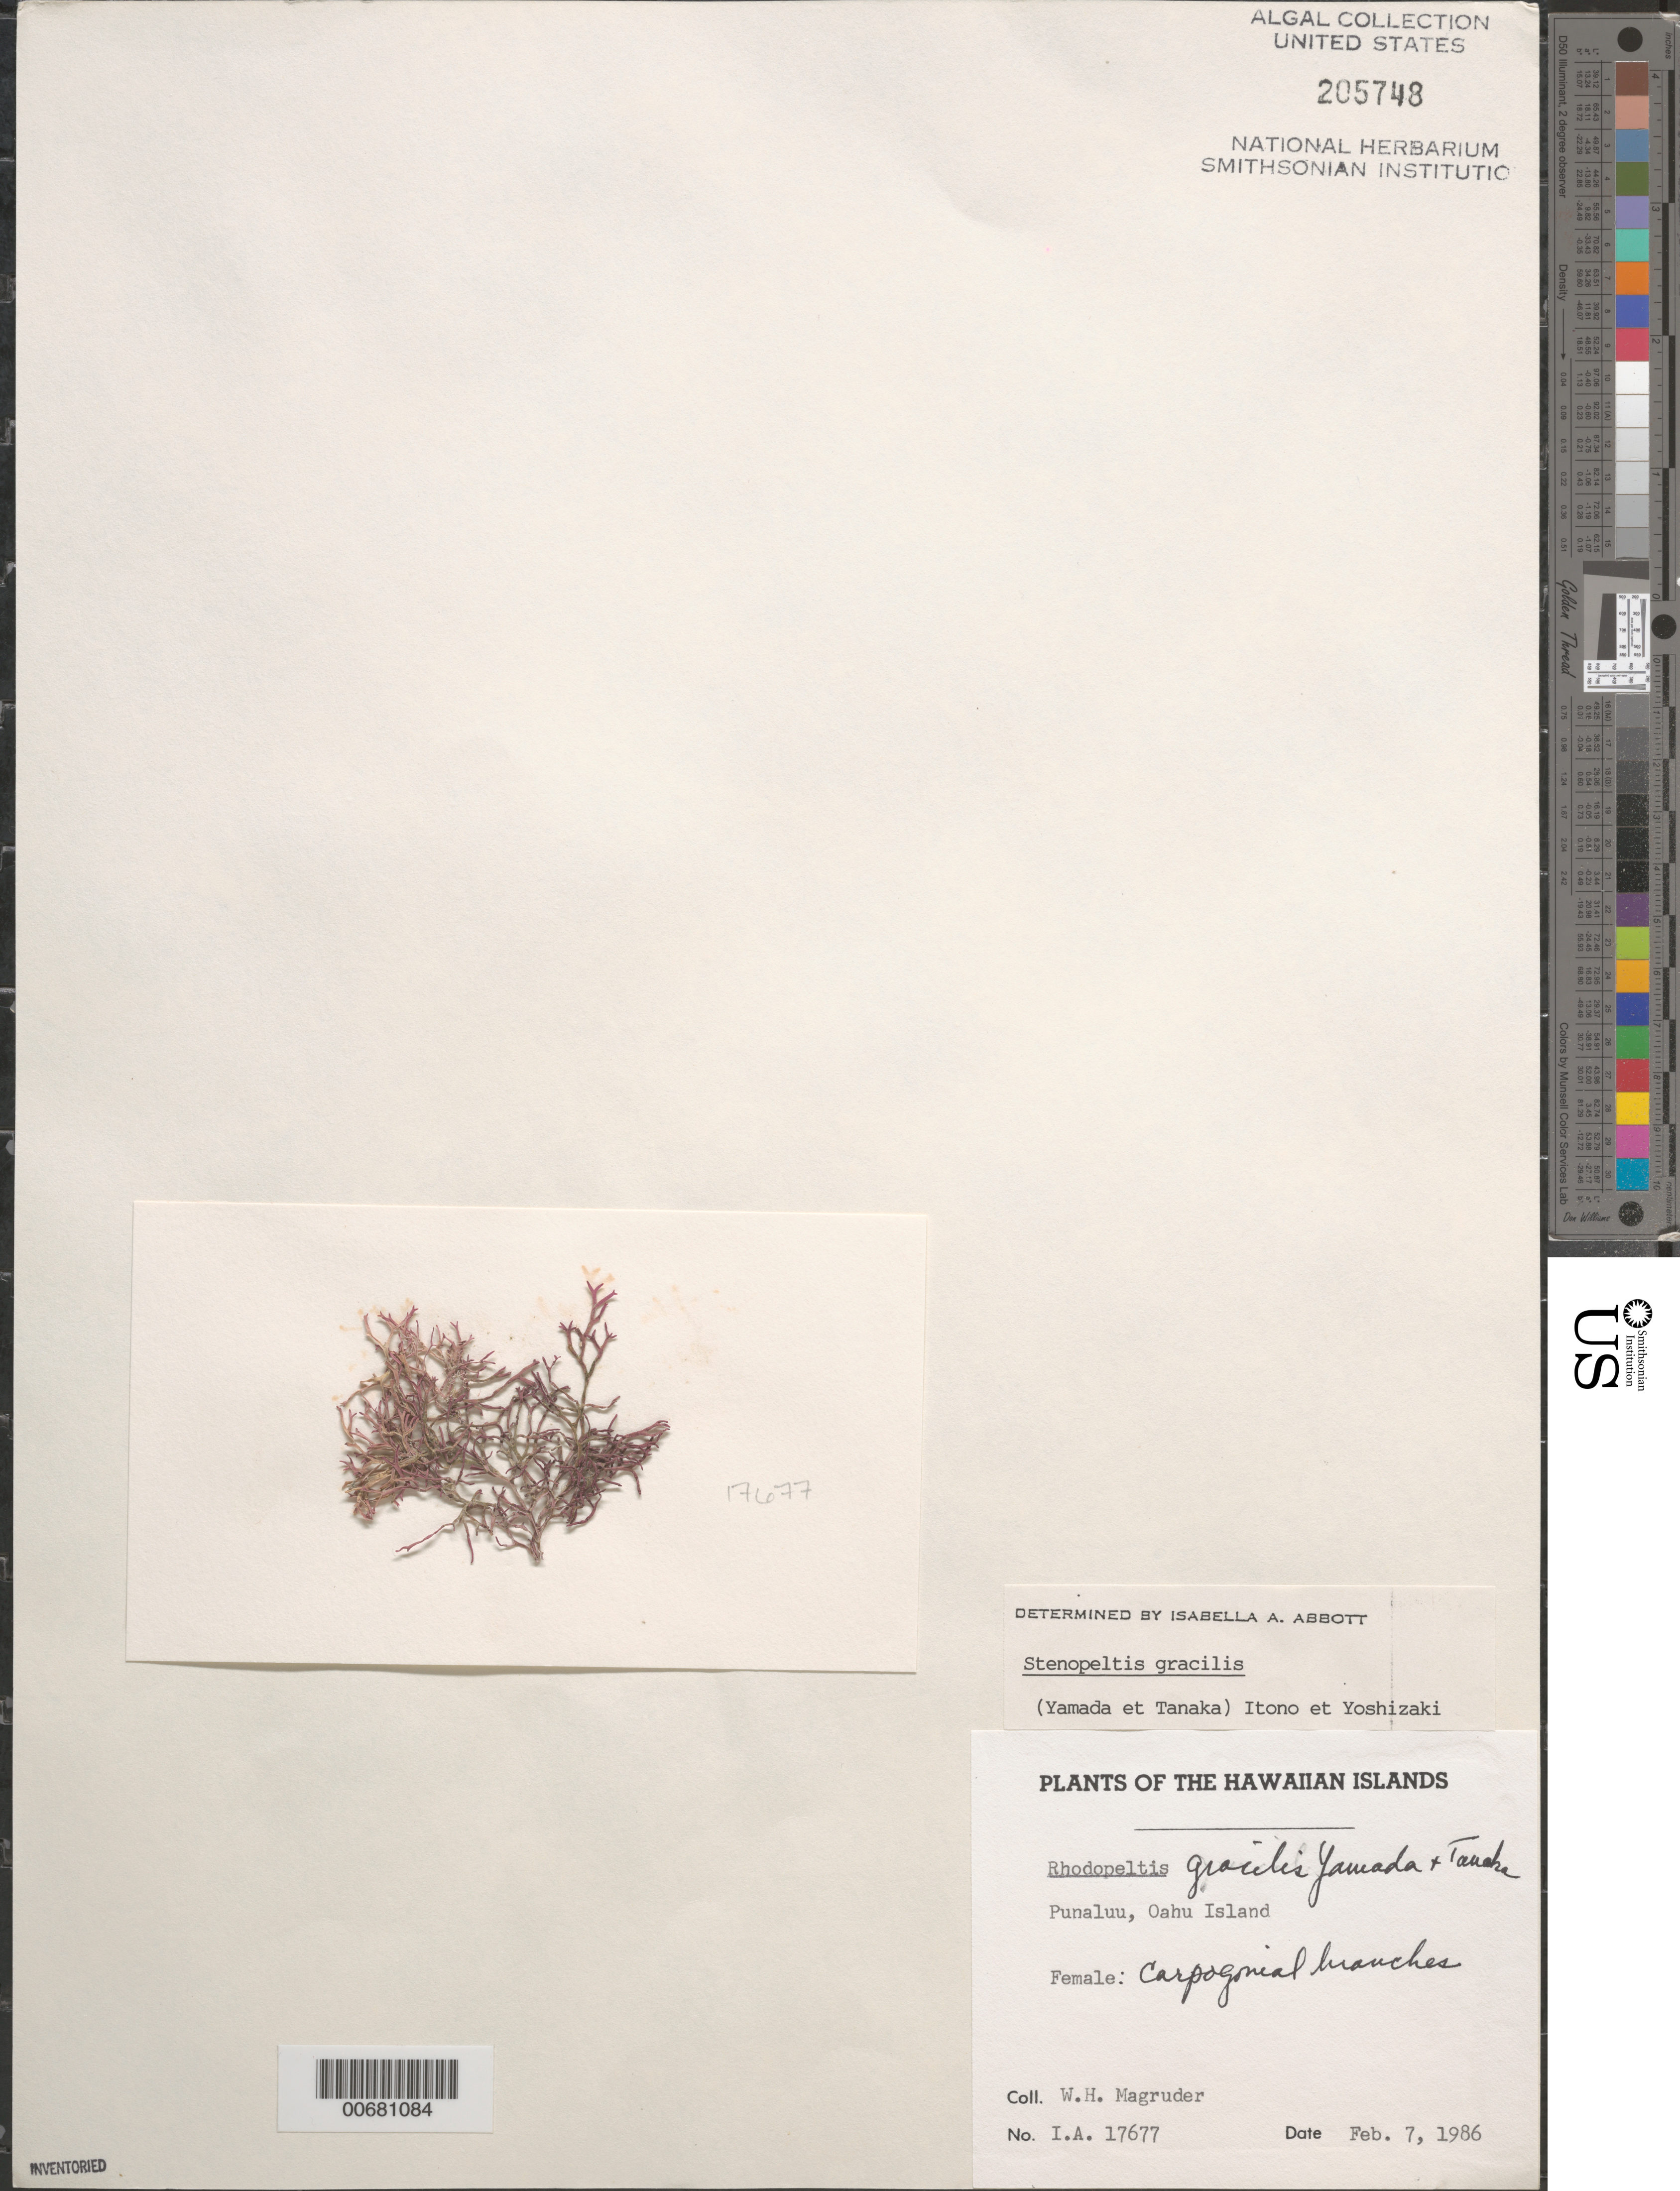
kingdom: Plantae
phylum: Rhodophyta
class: Florideophyceae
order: Nemaliales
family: Liagoraceae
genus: Stenopeltis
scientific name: Stenopeltis gracilis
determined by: Abbott, Isabella A.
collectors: W. Magruder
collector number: IAA 17677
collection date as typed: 07 Feb 1986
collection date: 1986-02-07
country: United States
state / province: Hawaii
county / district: Honolulu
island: Oahu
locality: Punaluu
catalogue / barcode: US 205748